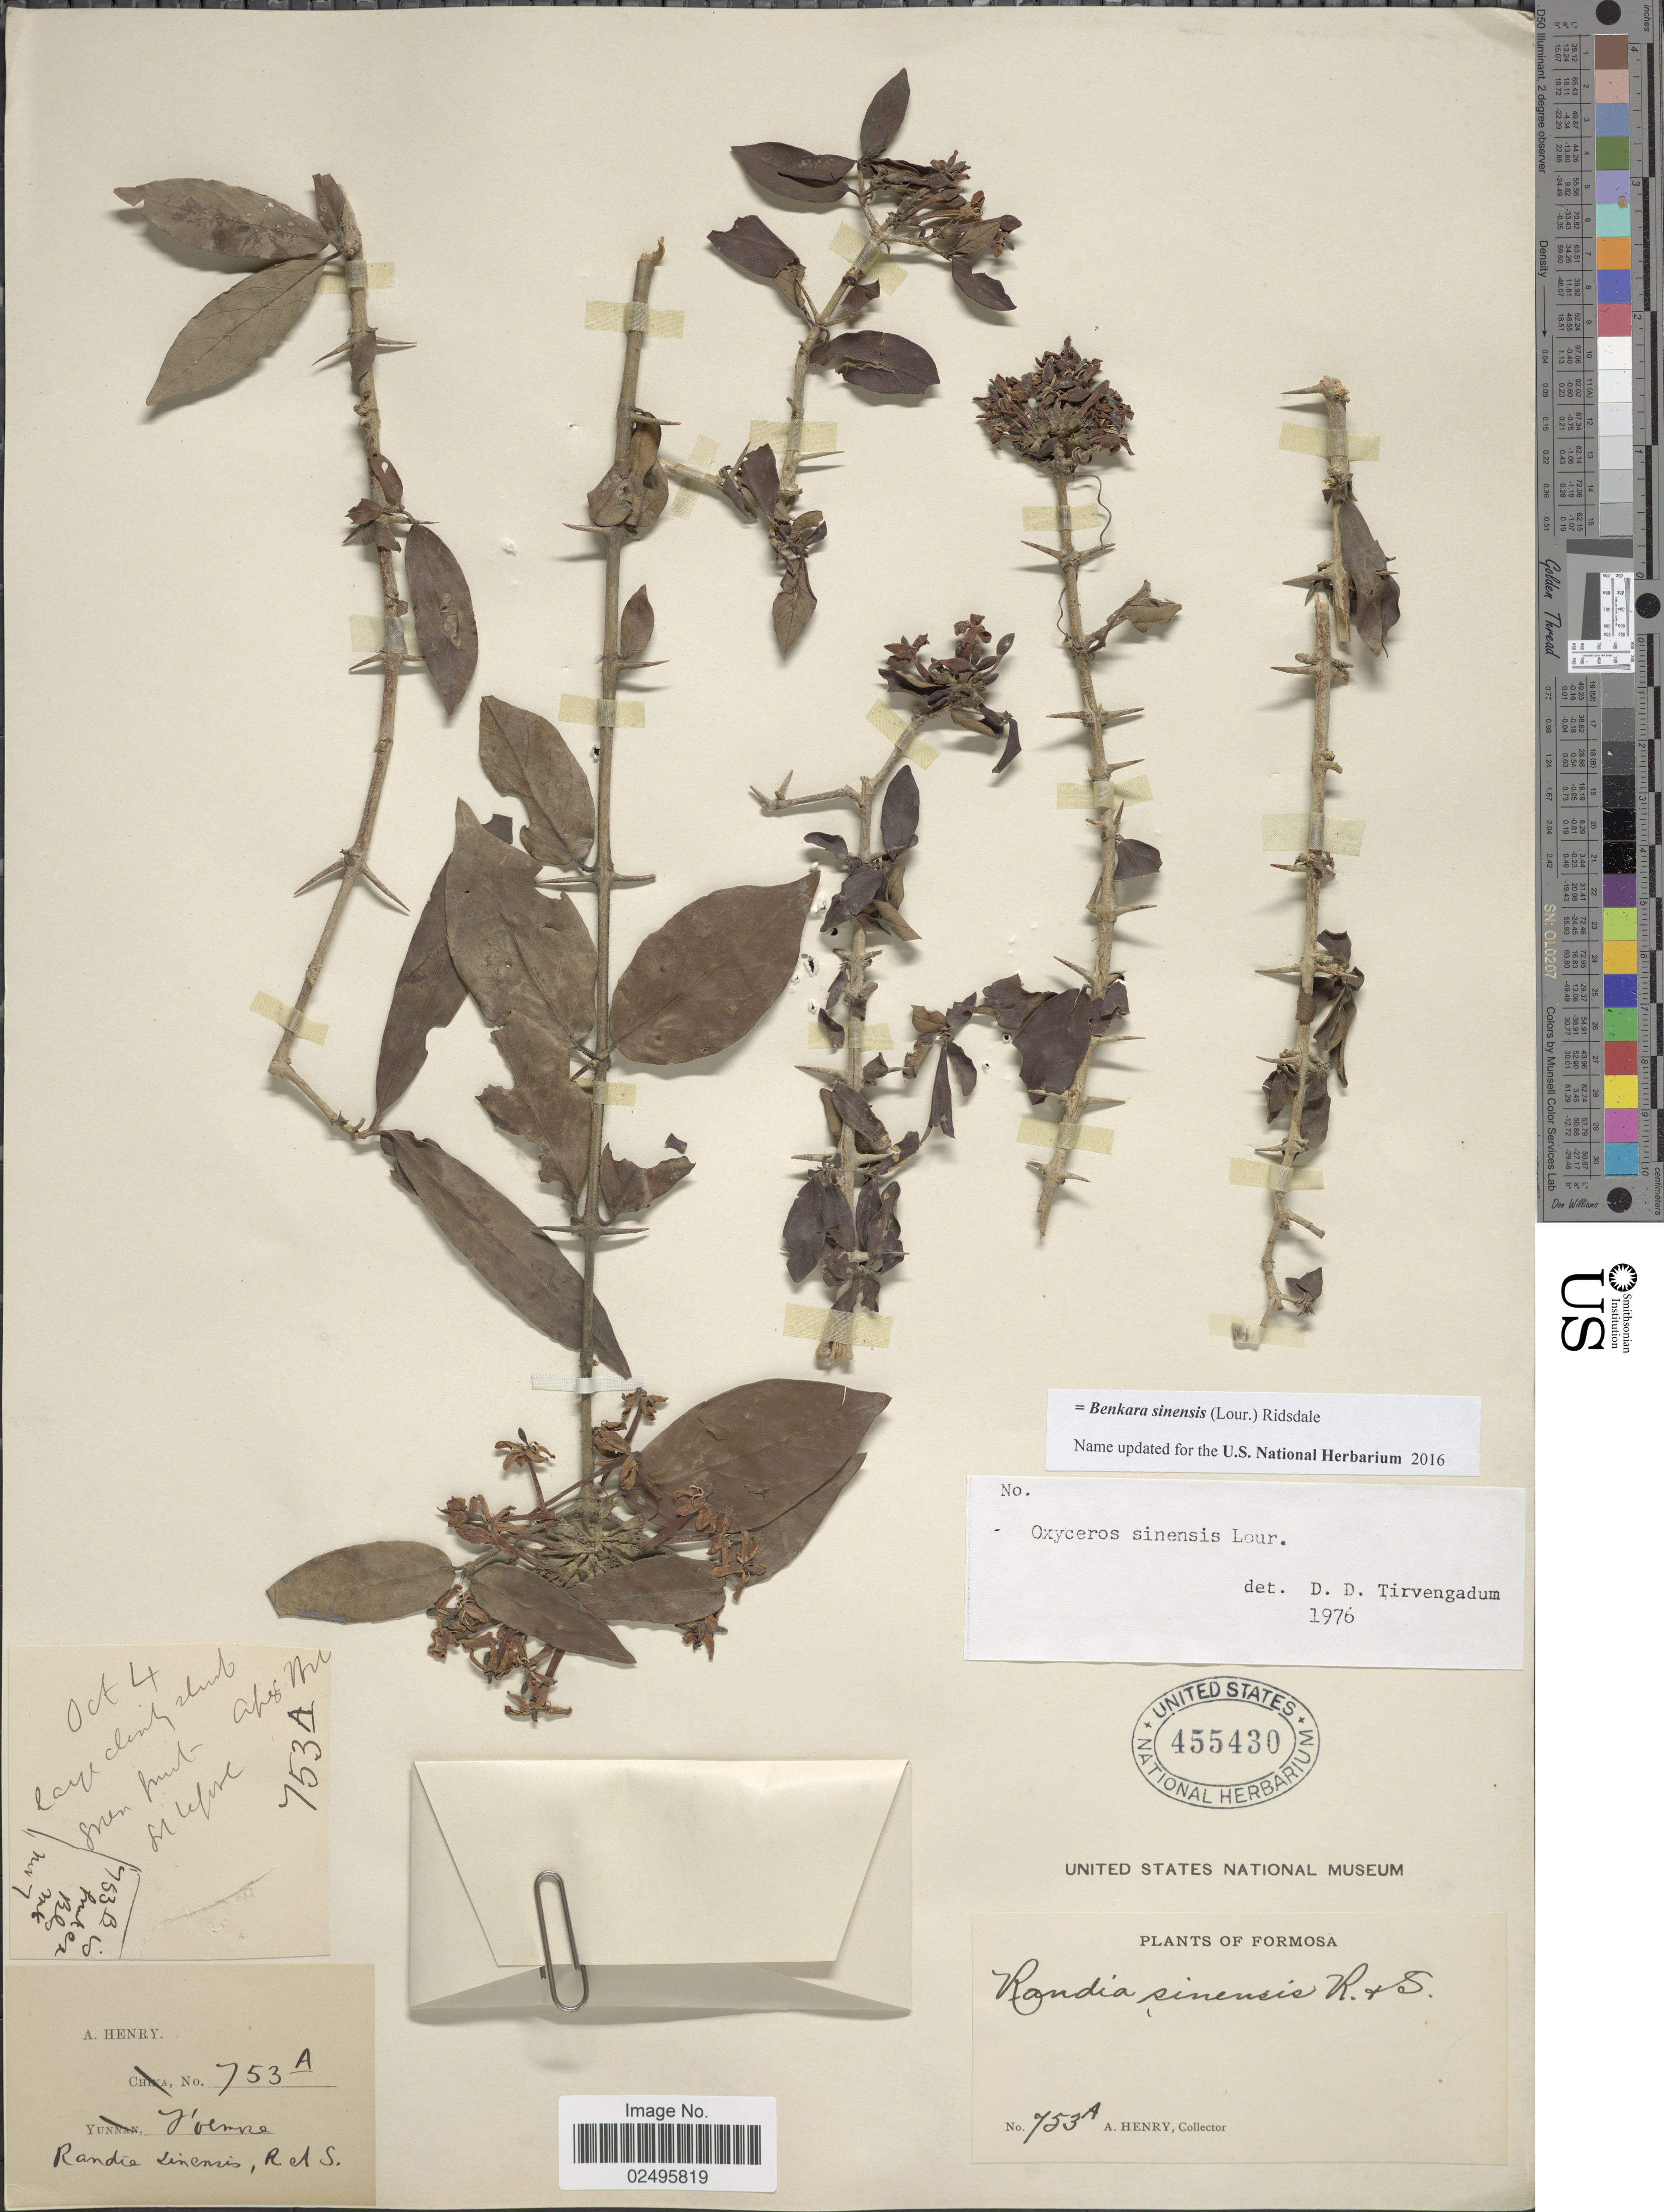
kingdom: Plantae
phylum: Tracheophyta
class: Magnoliopsida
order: Gentianales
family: Rubiaceae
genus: Oxyceros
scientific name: Oxyceros sinensis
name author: Lour.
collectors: A. Henry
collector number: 753 A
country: Taiwan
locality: Formosa. 753A - Ape's HIll. 753B - Bks [Bankensing] mts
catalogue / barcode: US 455430